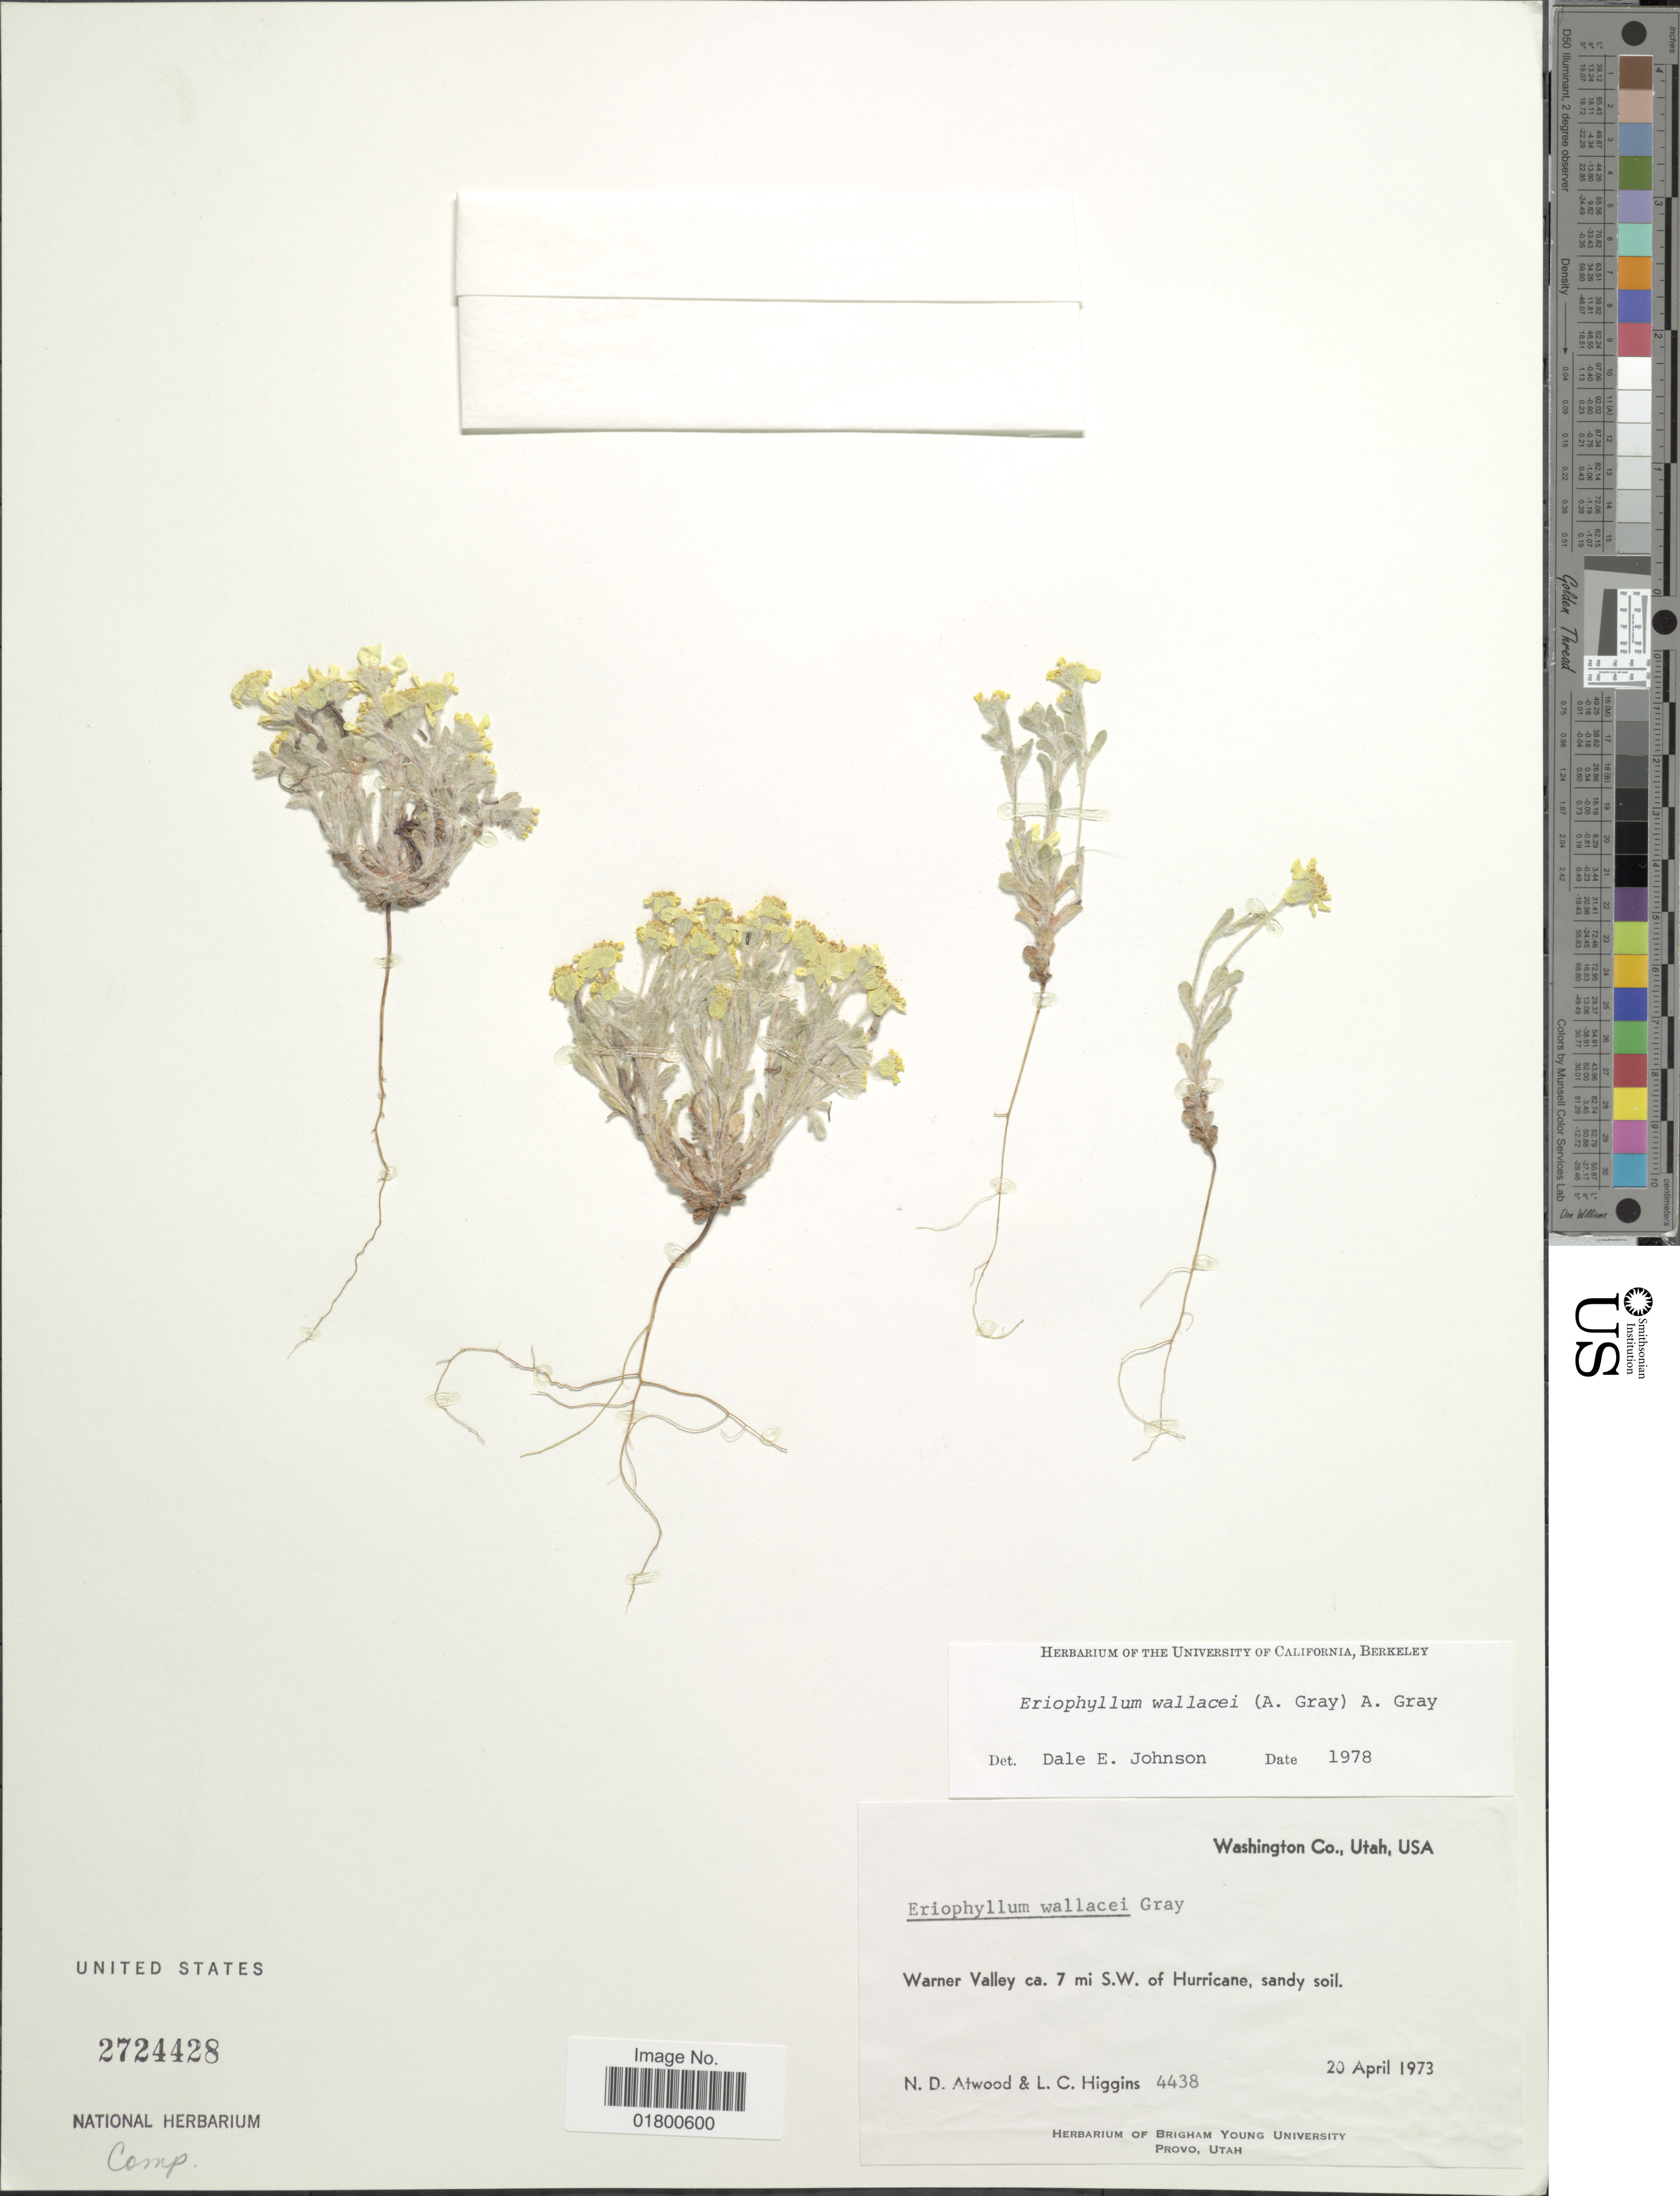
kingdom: Plantae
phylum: Tracheophyta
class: Magnoliopsida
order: Asterales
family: Asteraceae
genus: Eriophyllum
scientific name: Eriophyllum wallacei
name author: (A. Gray) A. Gray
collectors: N. Atwood & L. Higgins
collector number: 4438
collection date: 1973-04-20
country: United States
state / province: Utah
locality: Washington Co., Utah, USA, Warner Valley 7 mi. S. W. of Hurricane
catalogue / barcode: US 2724428